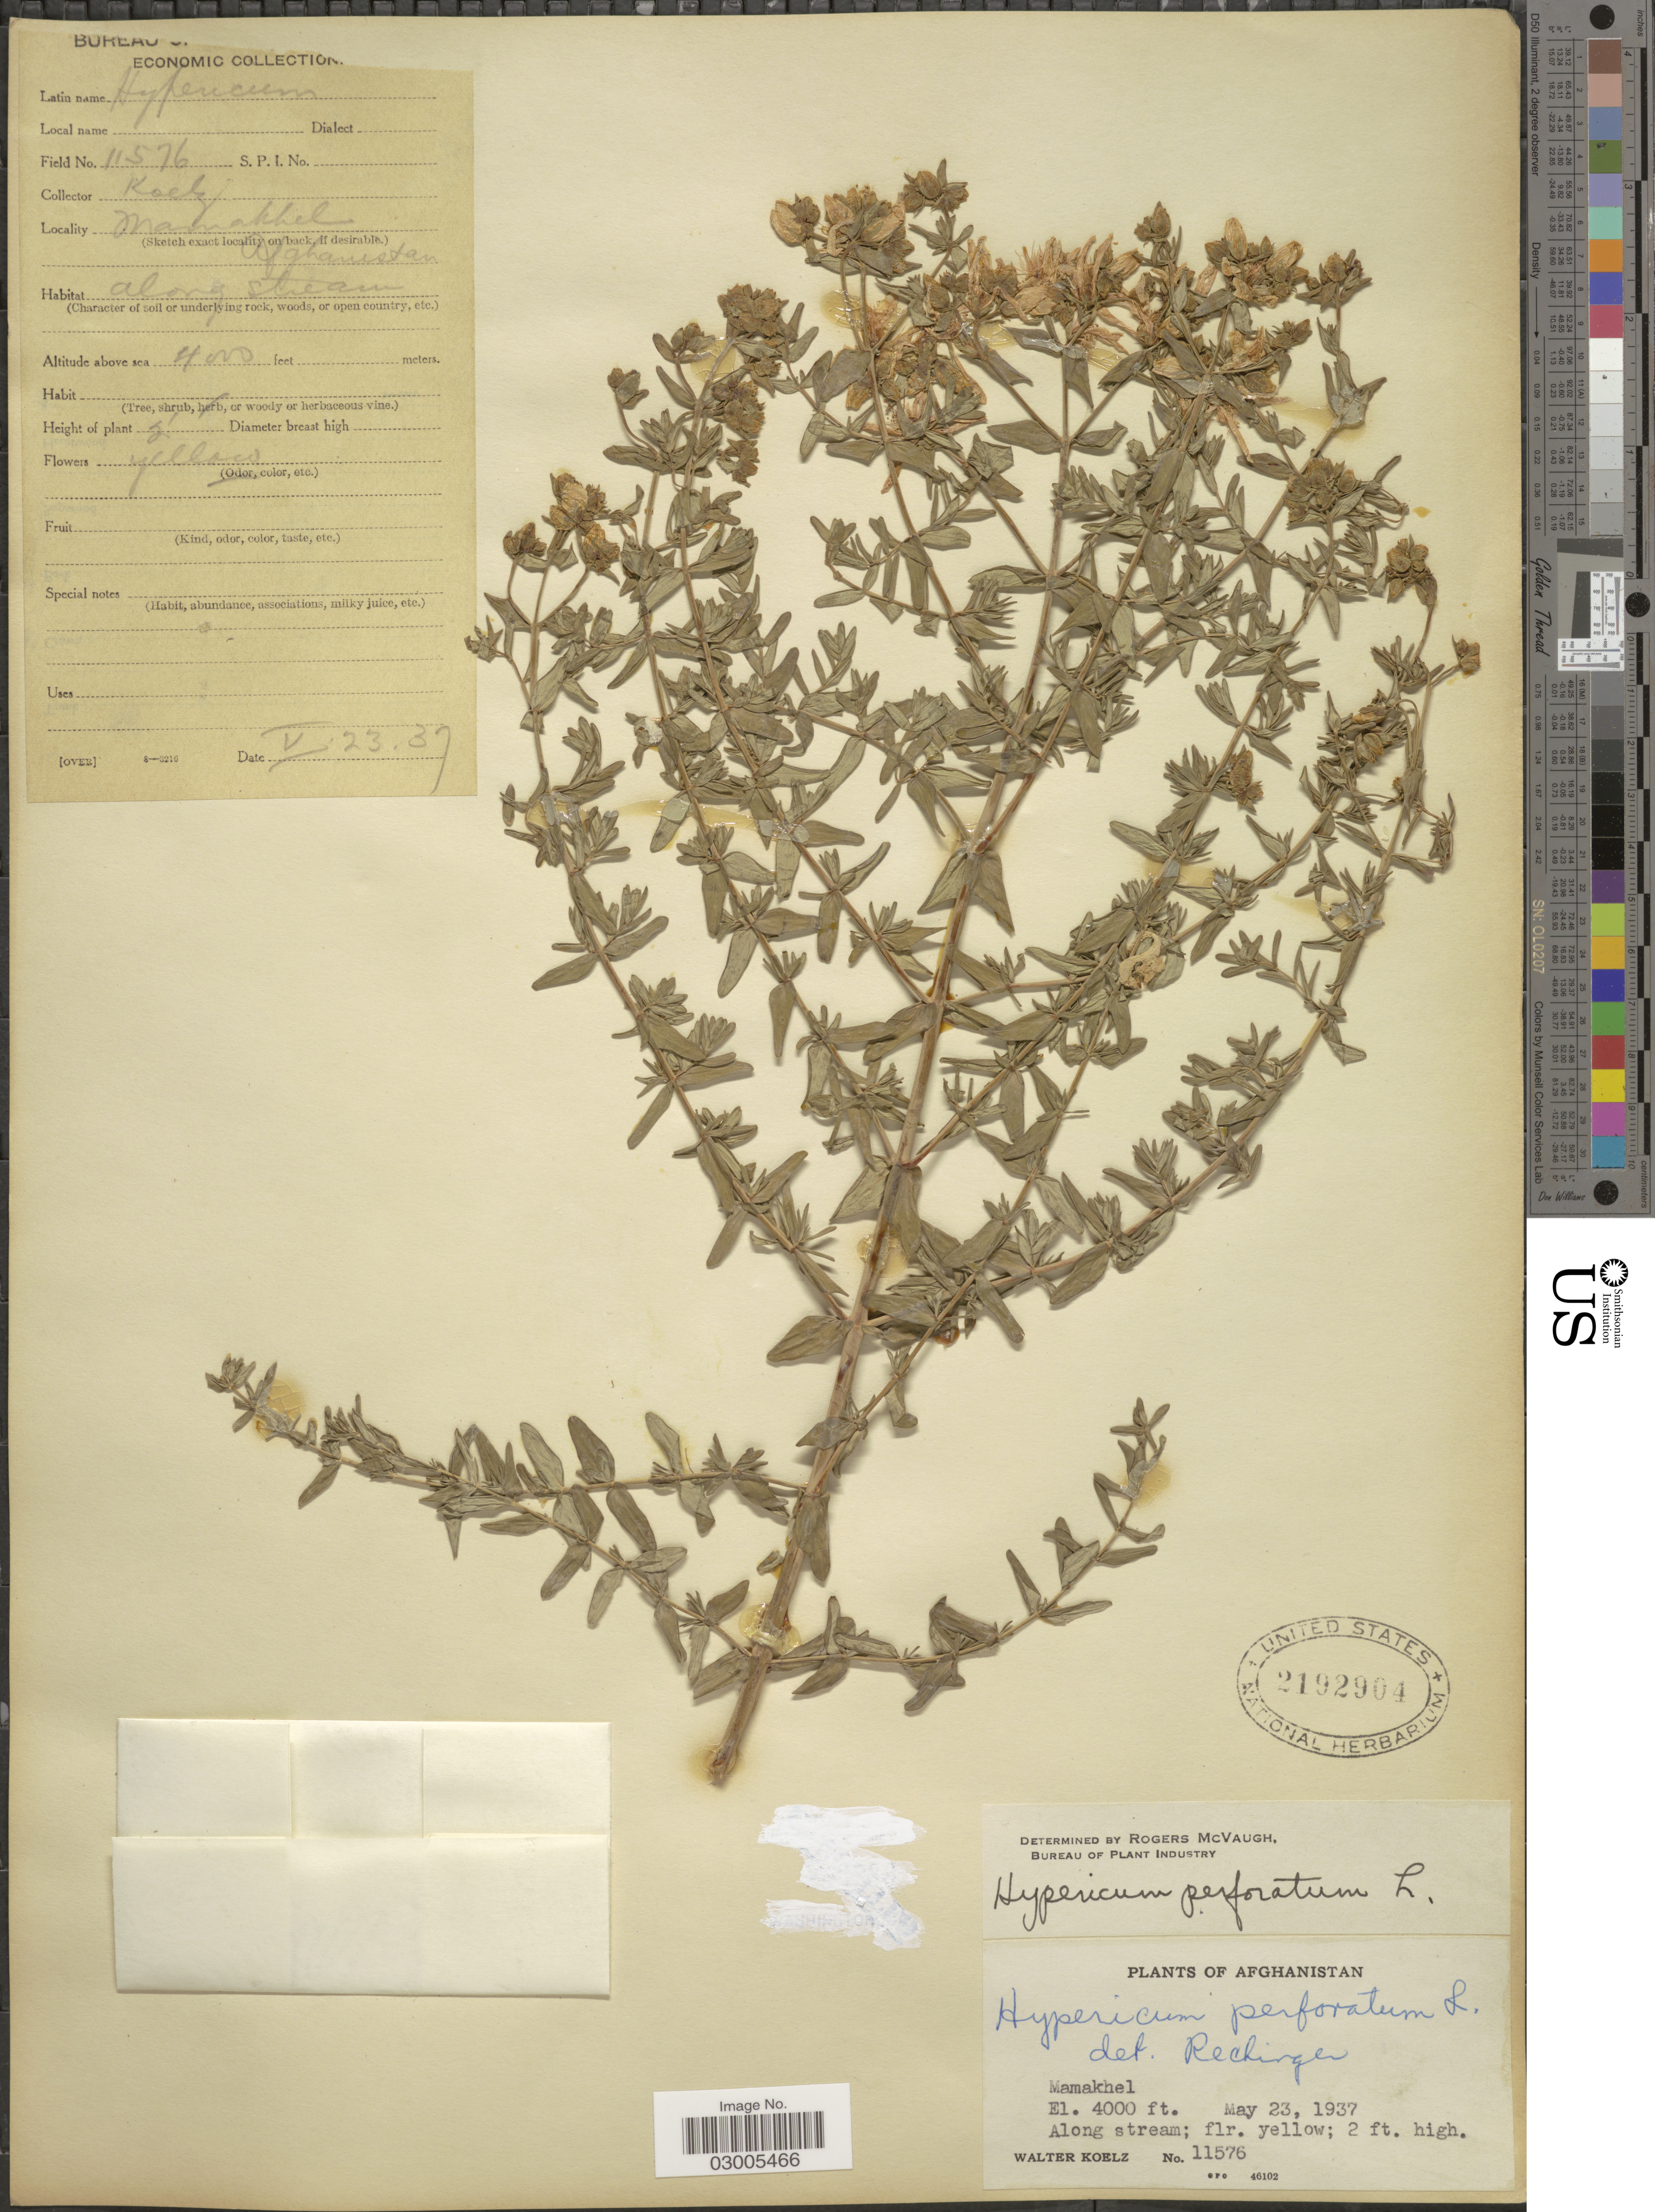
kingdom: Plantae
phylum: Tracheophyta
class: Magnoliopsida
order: Malpighiales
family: Hypericaceae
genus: Hypericum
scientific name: Hypericum perforatum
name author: L.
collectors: W. N. Koelz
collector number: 11576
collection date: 1937-05-23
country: Afghanistan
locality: Mamakhel.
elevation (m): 1219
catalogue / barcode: US 2192904